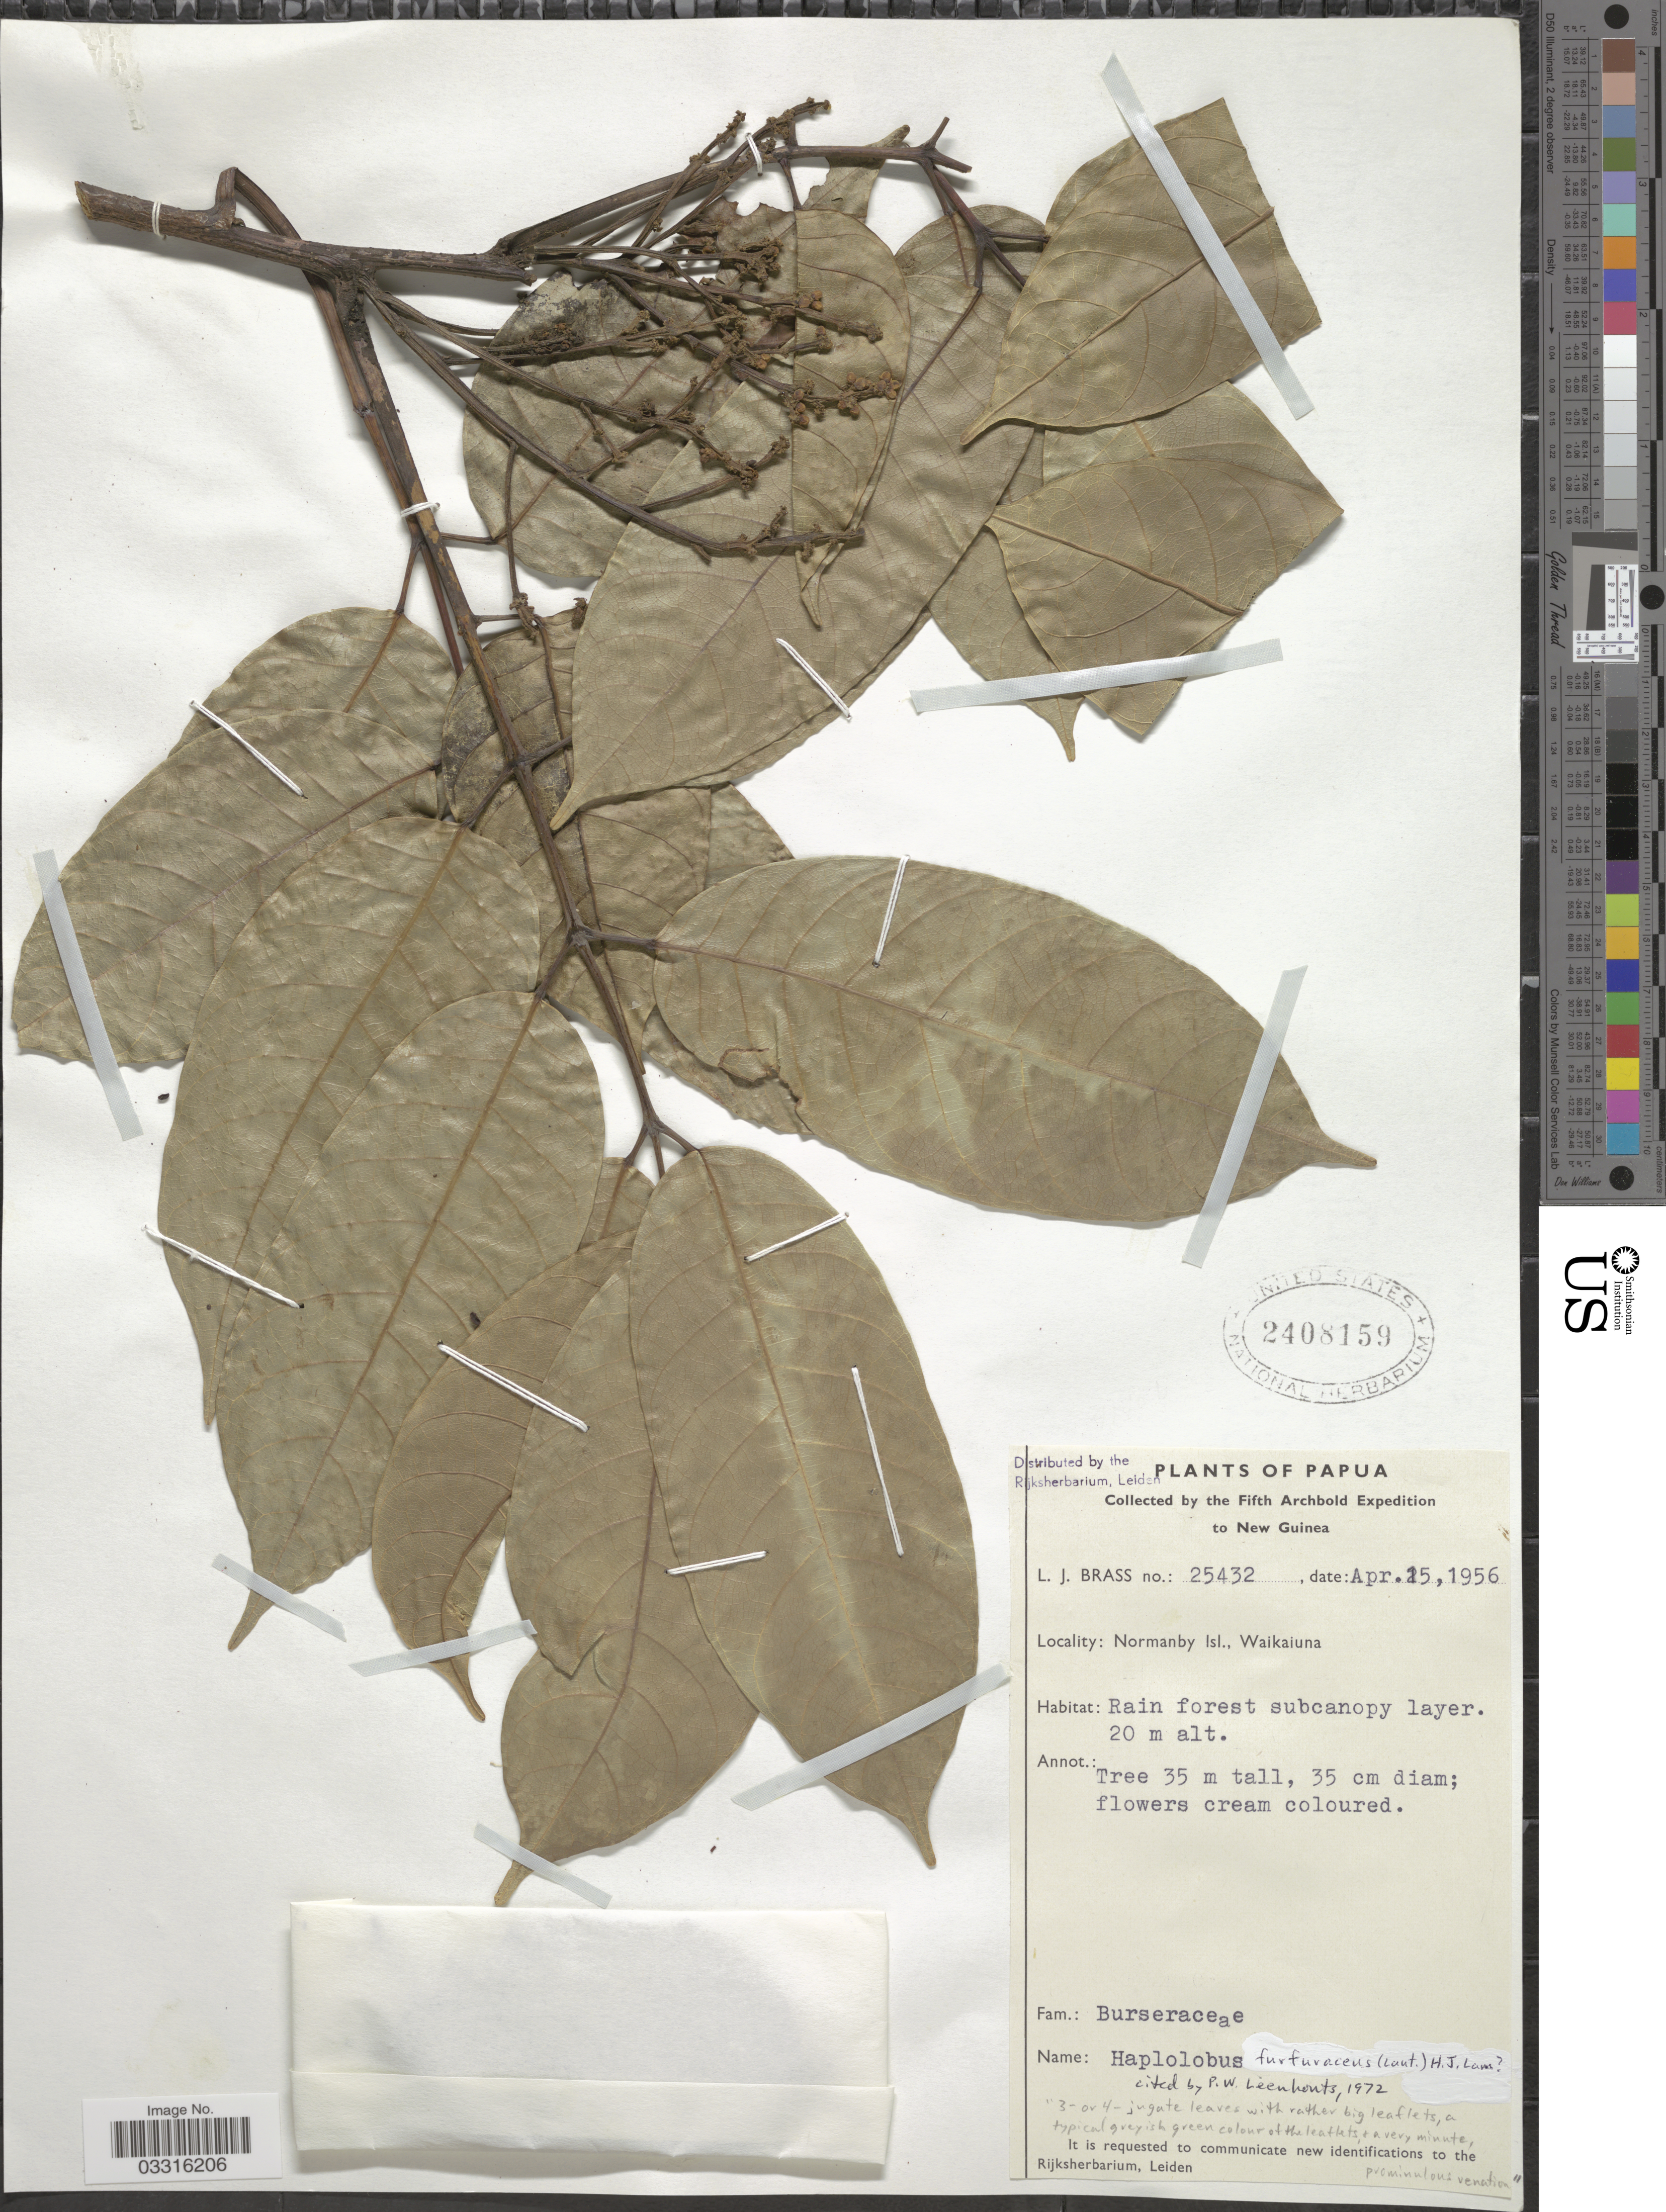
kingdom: Plantae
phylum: Tracheophyta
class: Magnoliopsida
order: Sapindales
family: Burseraceae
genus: Haplolobus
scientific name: Haplolobus furfuraceus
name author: (Lauterb.) H.J. Lam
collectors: L. J. Brass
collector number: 25432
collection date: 1956-04-25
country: Papua New Guinea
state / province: Milne Bay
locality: Papua, New Guinea, Normanby Isl., Waikaiuna.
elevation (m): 20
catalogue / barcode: US 2408159